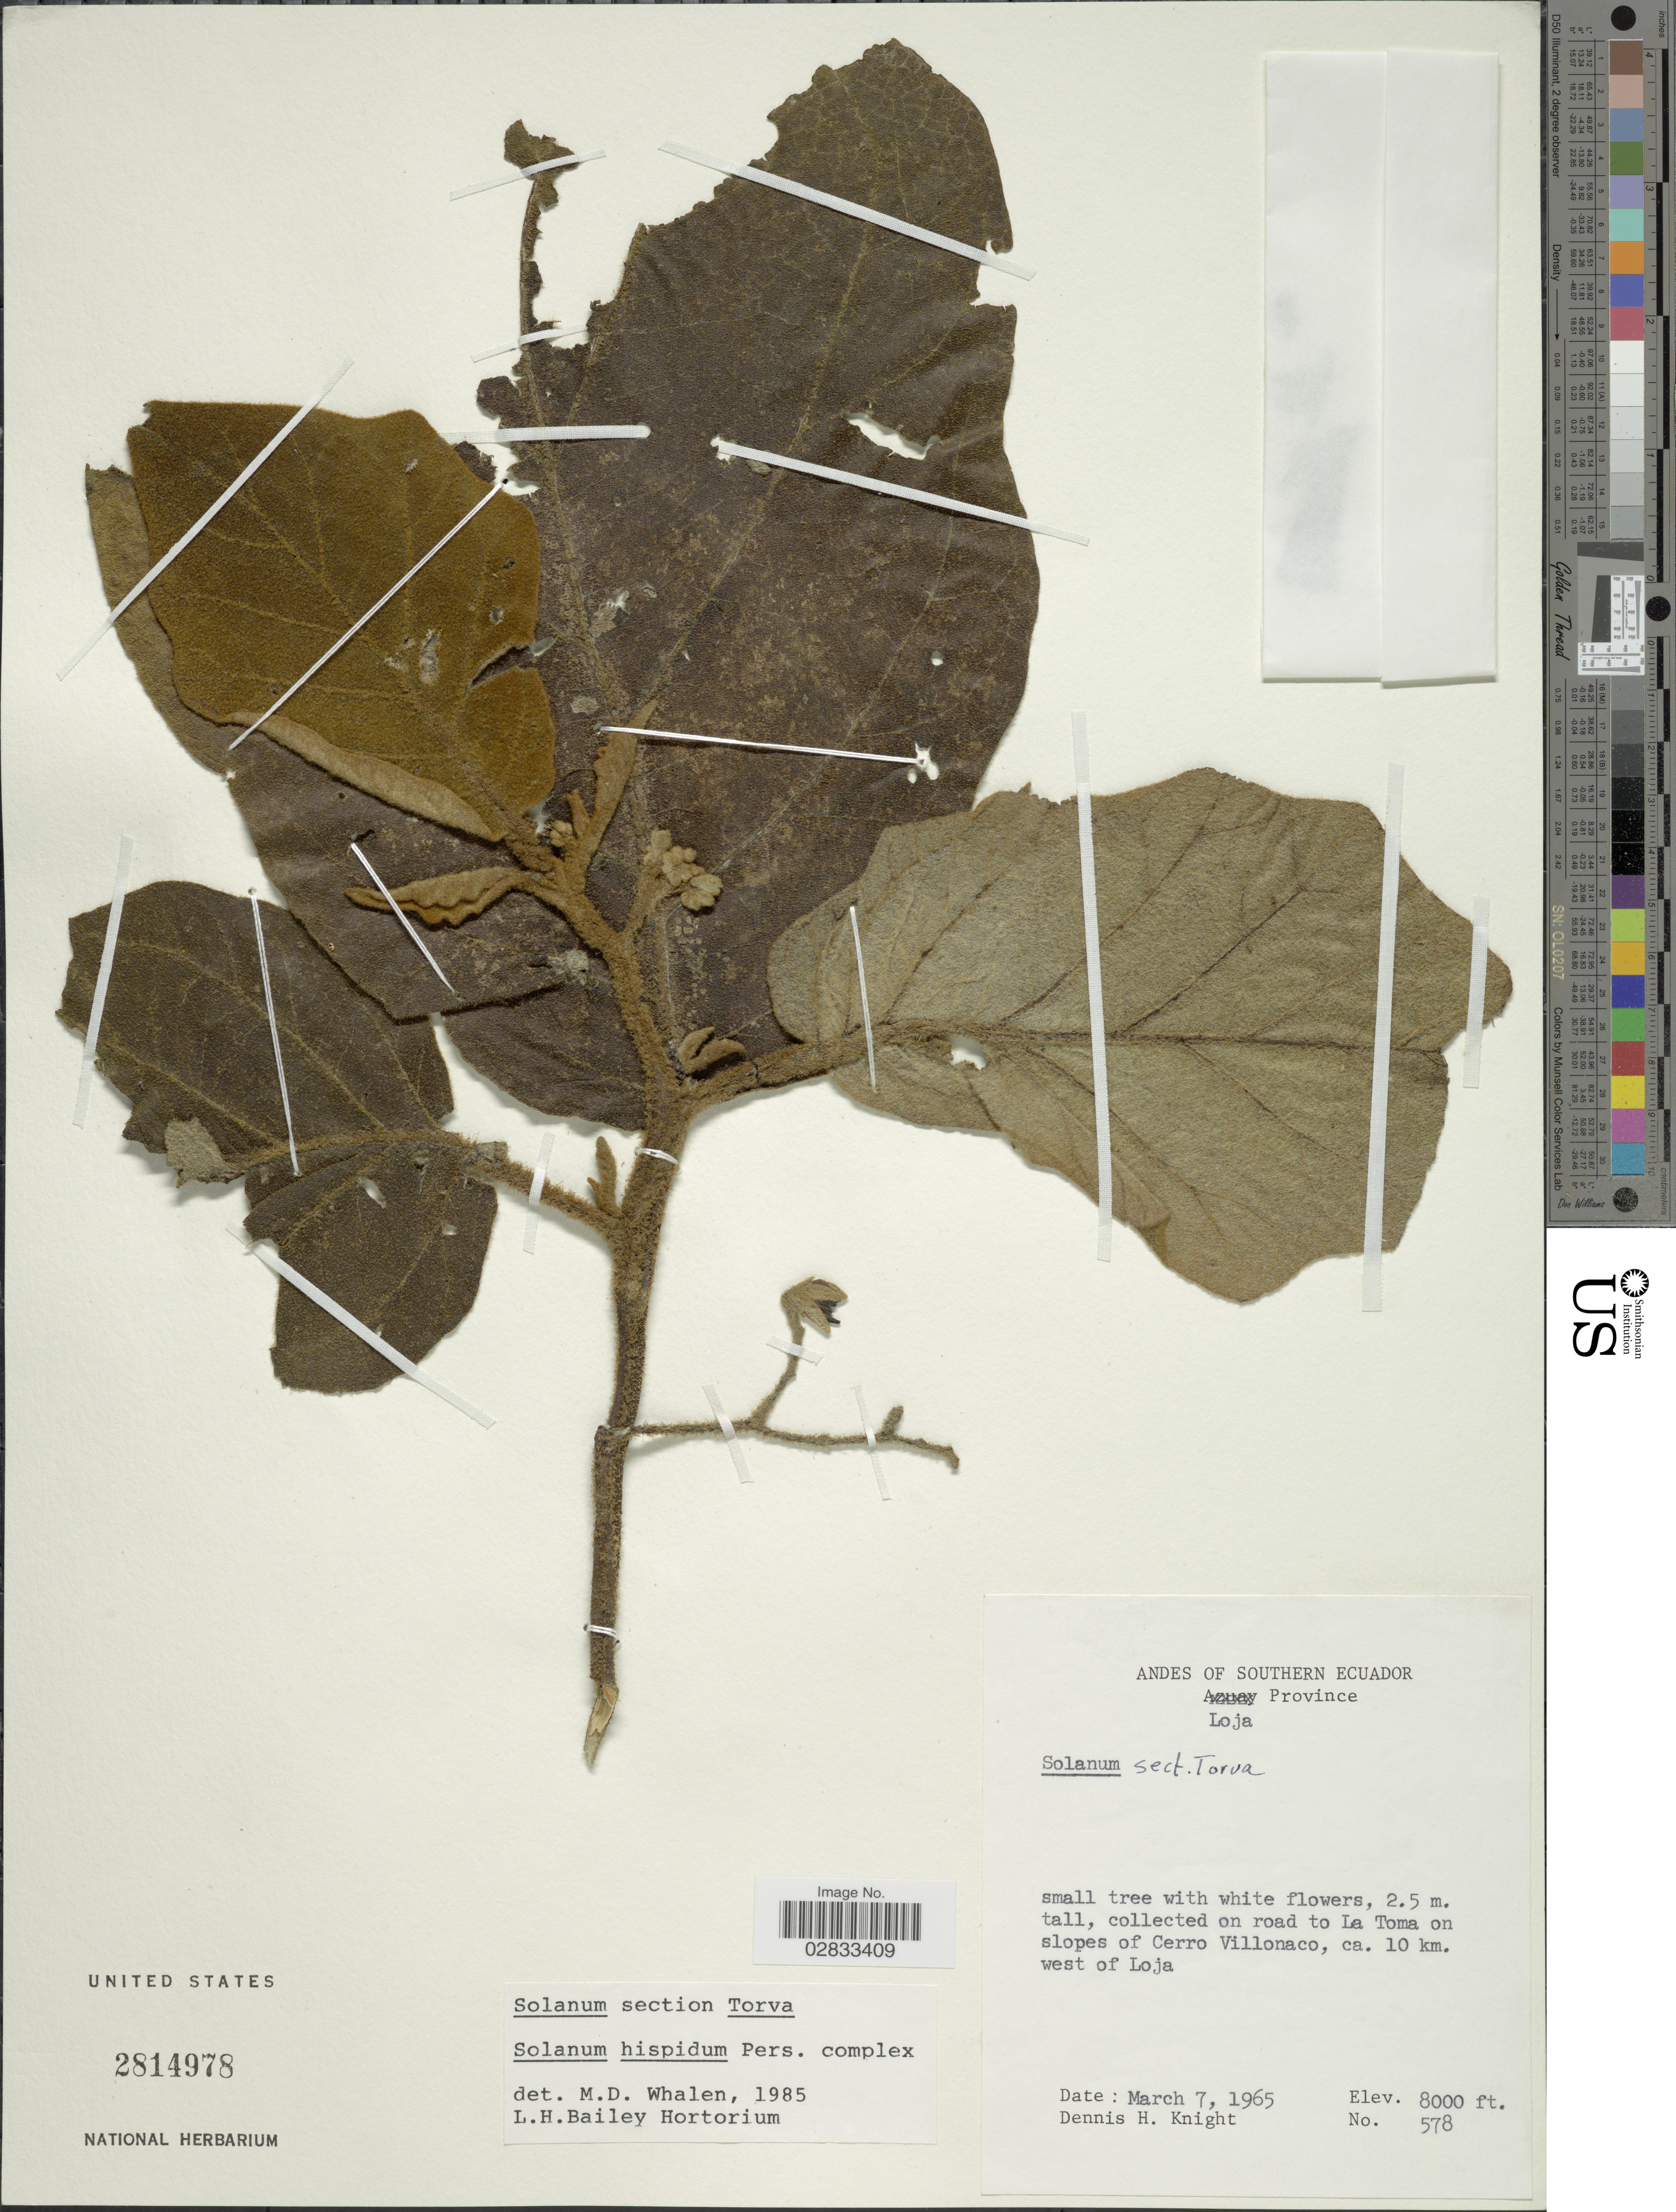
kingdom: Plantae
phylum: Tracheophyta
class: Magnoliopsida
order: Solanales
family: Solanaceae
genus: Solanum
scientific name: Solanum hispidum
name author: Pers.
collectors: D. Knight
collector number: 578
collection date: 1965-03-07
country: Ecuador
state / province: Loja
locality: Andes of Southern Ecuador, Loja Province, collected on road to La Toma on slopes of Cerro Villonaco, ca. 10 km. west of Loja.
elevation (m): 2438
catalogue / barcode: US 2814978